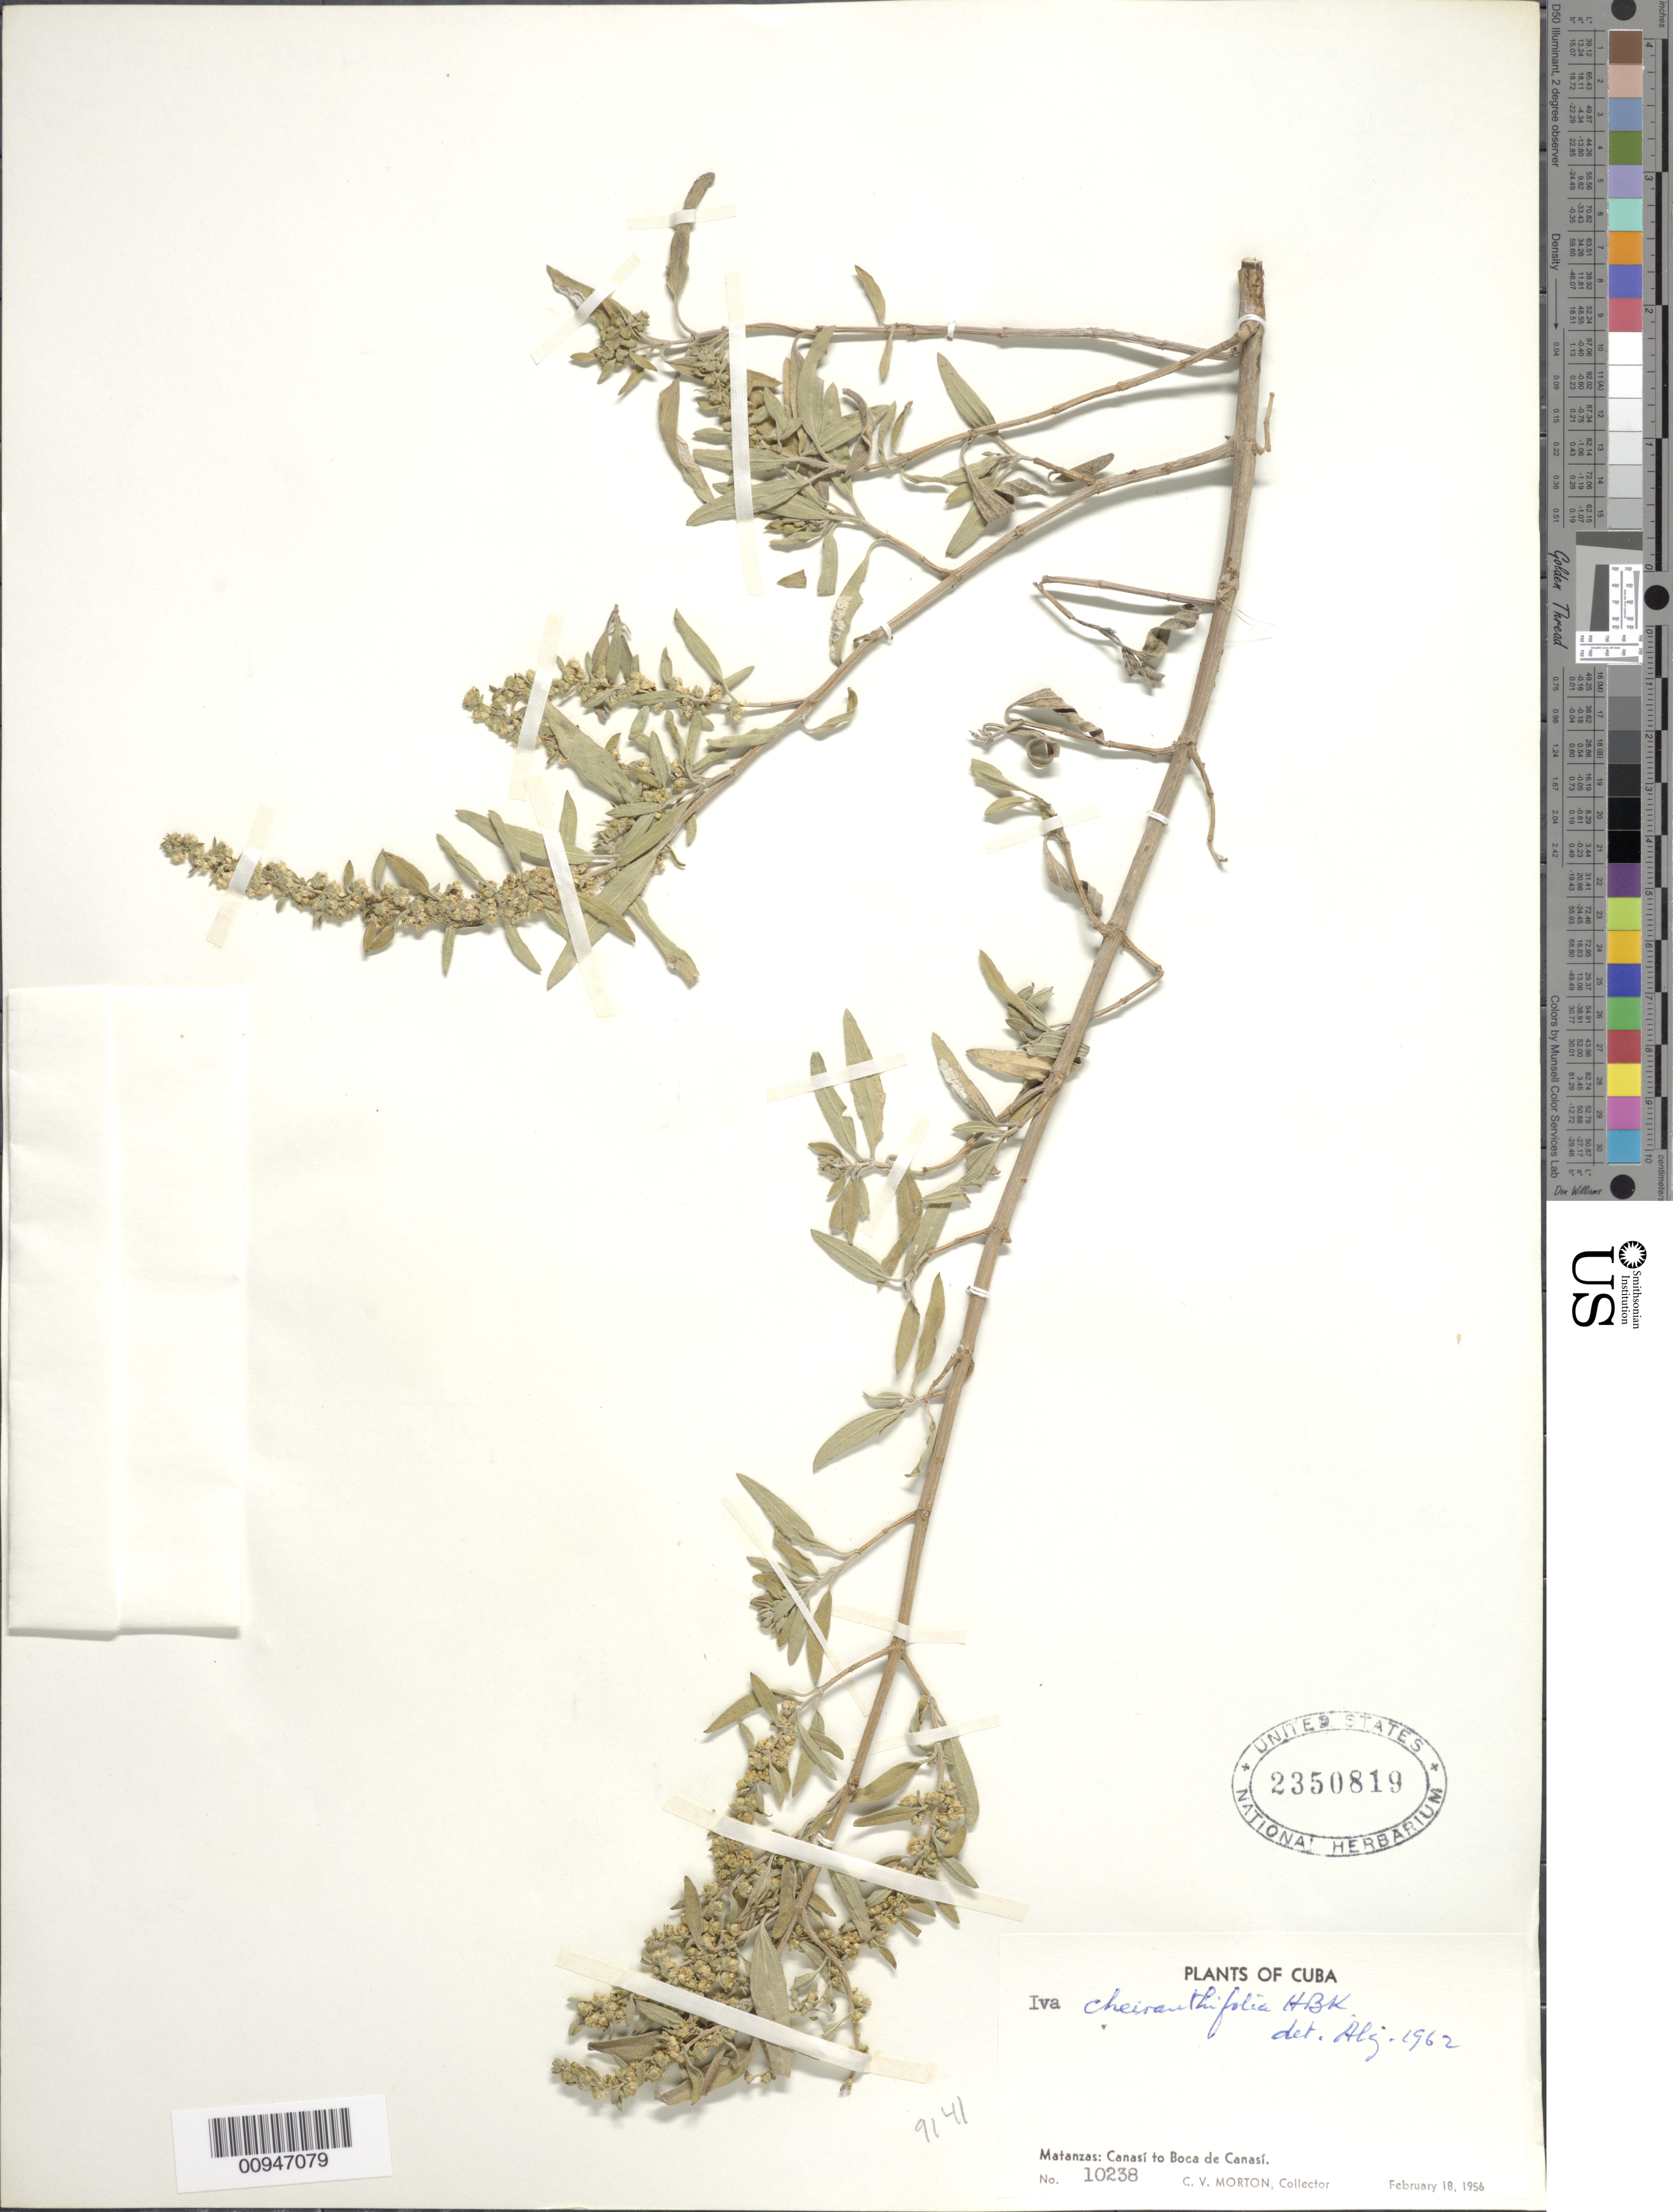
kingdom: Plantae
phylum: Tracheophyta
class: Magnoliopsida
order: Asterales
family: Asteraceae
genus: Iva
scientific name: Iva cheiranthifolia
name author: Kunth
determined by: Liogier, Alain H.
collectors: C. V. Morton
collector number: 10238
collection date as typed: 18 Feb 1956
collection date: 1956-02-18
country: Cuba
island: Cuba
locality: Matanzas, Canasí to Boca de Canasí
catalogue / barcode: US 2350819